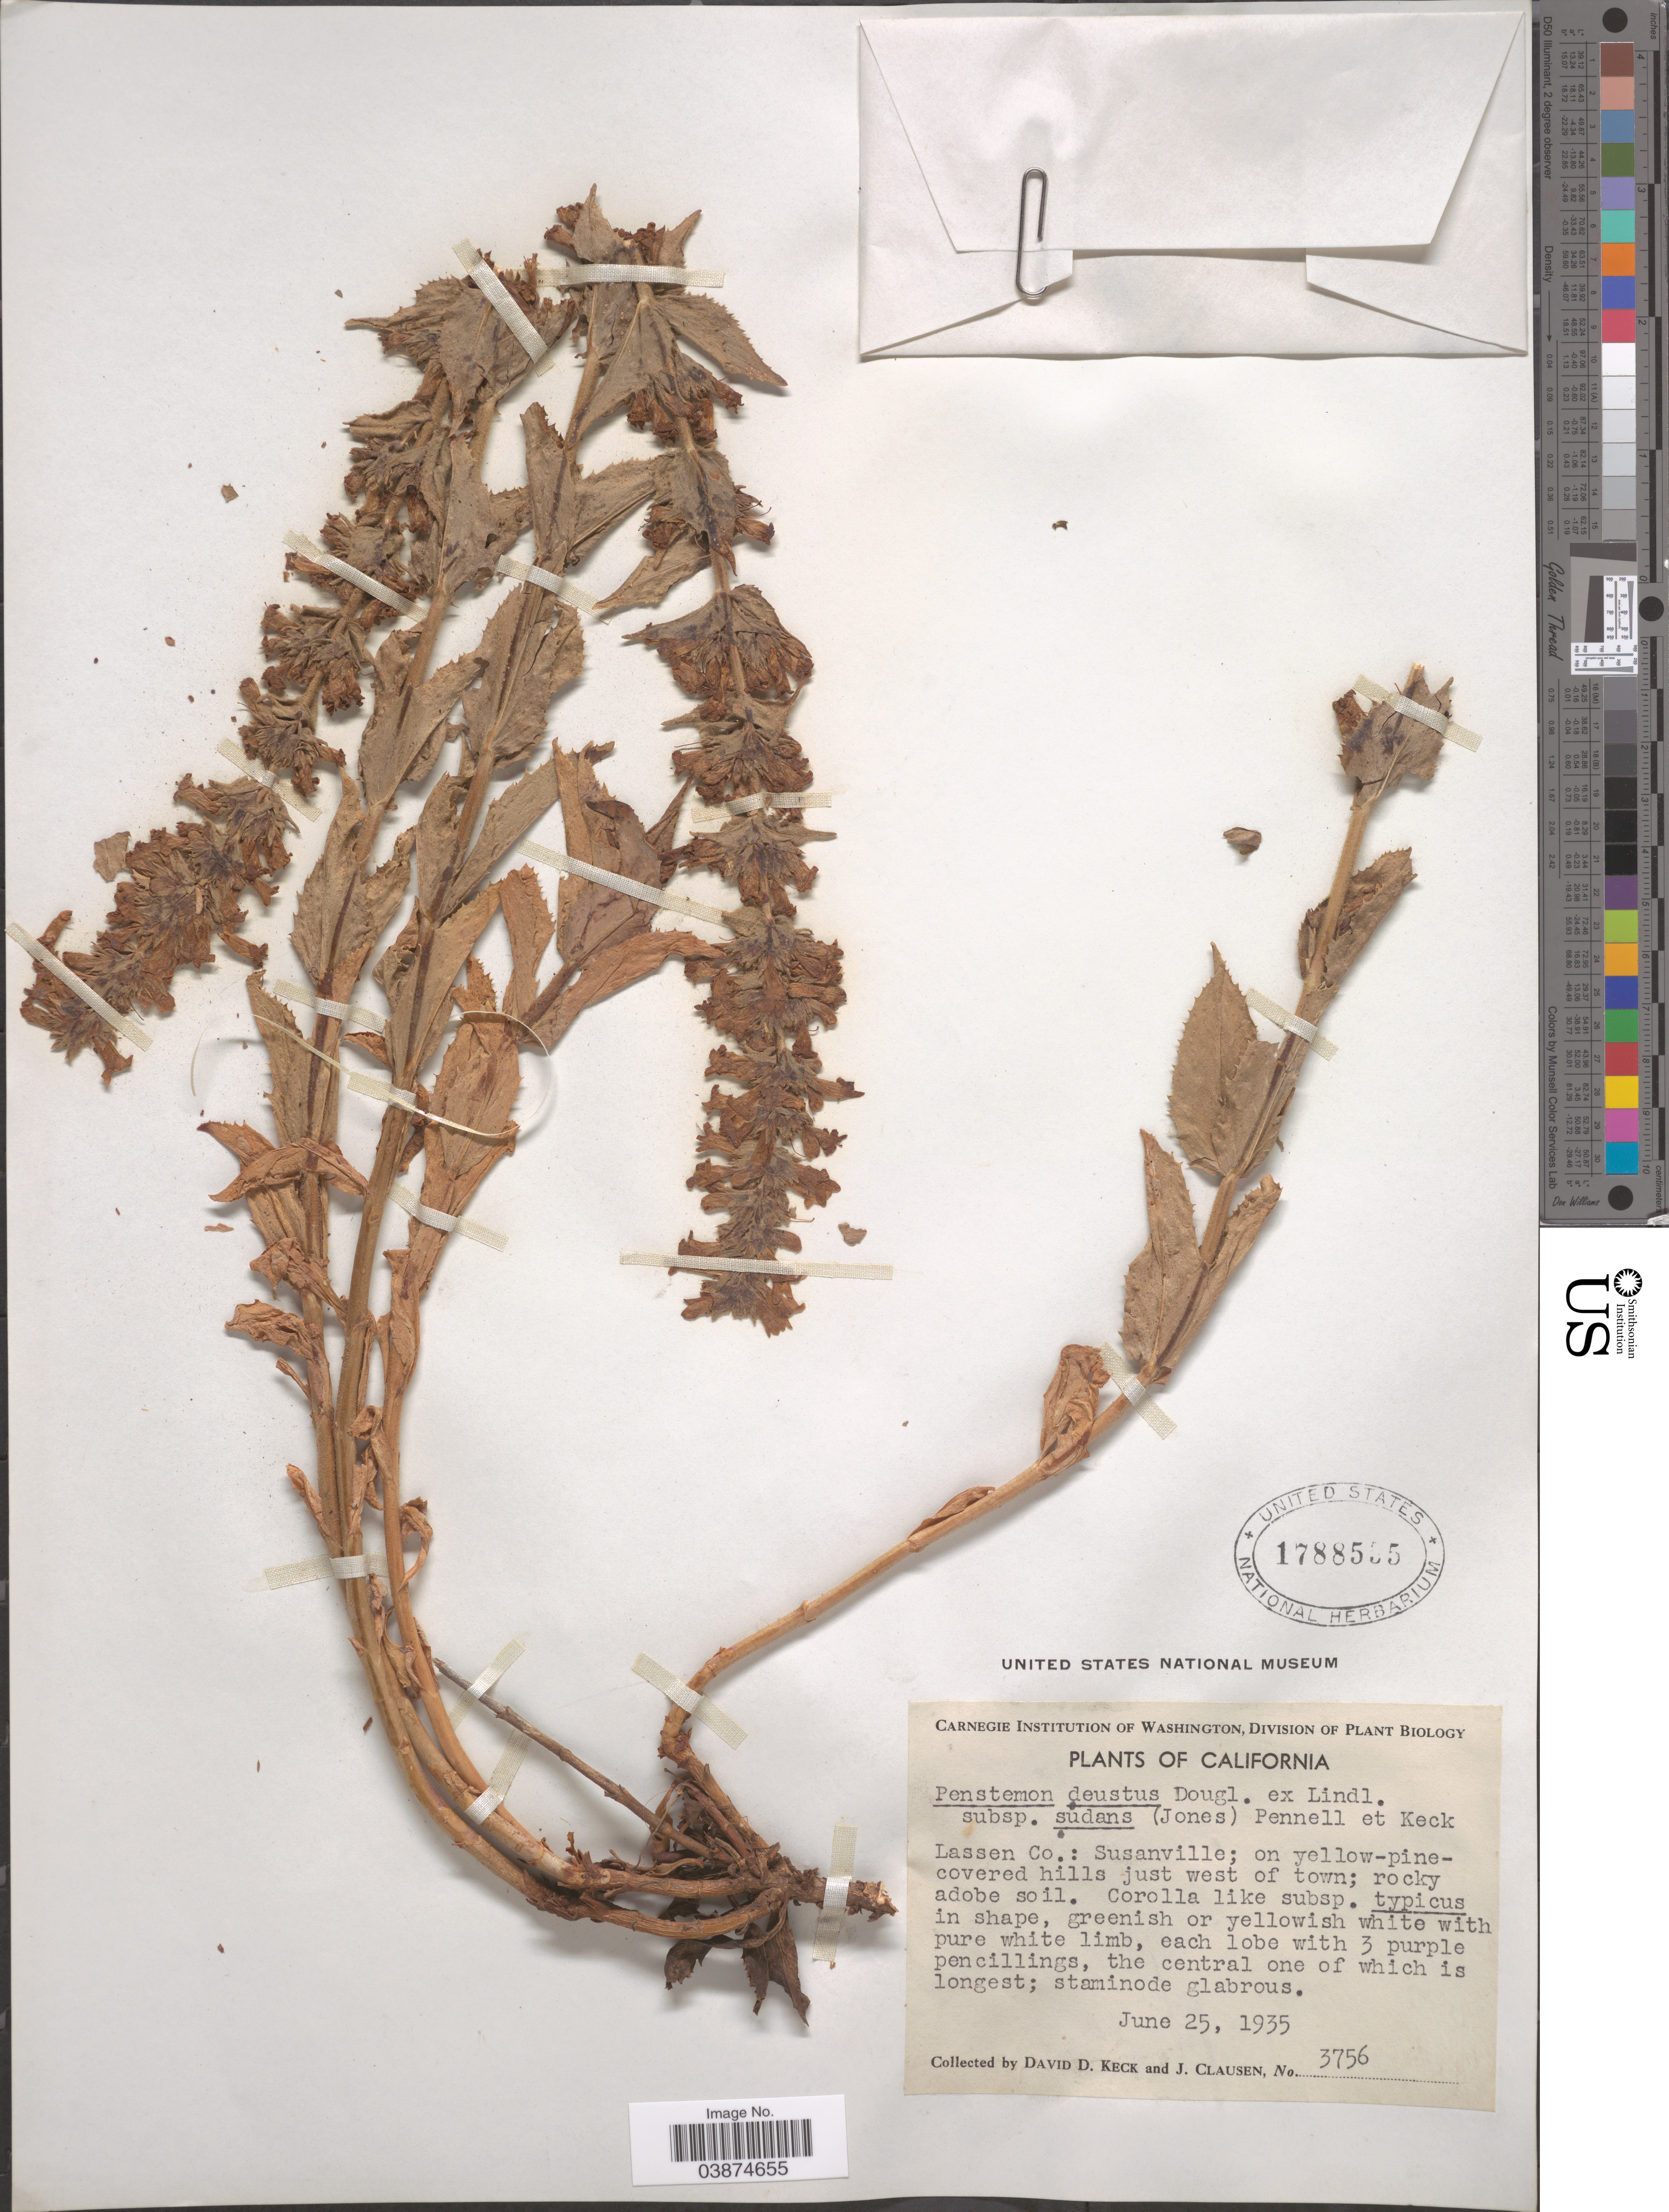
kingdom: Plantae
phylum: Tracheophyta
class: Magnoliopsida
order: Lamiales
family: Plantaginaceae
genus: Penstemon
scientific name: Penstemon deustus subsp. sudans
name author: (M.E. Jones) Pennell & D.D. Keck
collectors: D. D. Keck & J. Clausen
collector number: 3756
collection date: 1935-06-25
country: United States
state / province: California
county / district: Lassen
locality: Lassen Co.: Susanville.